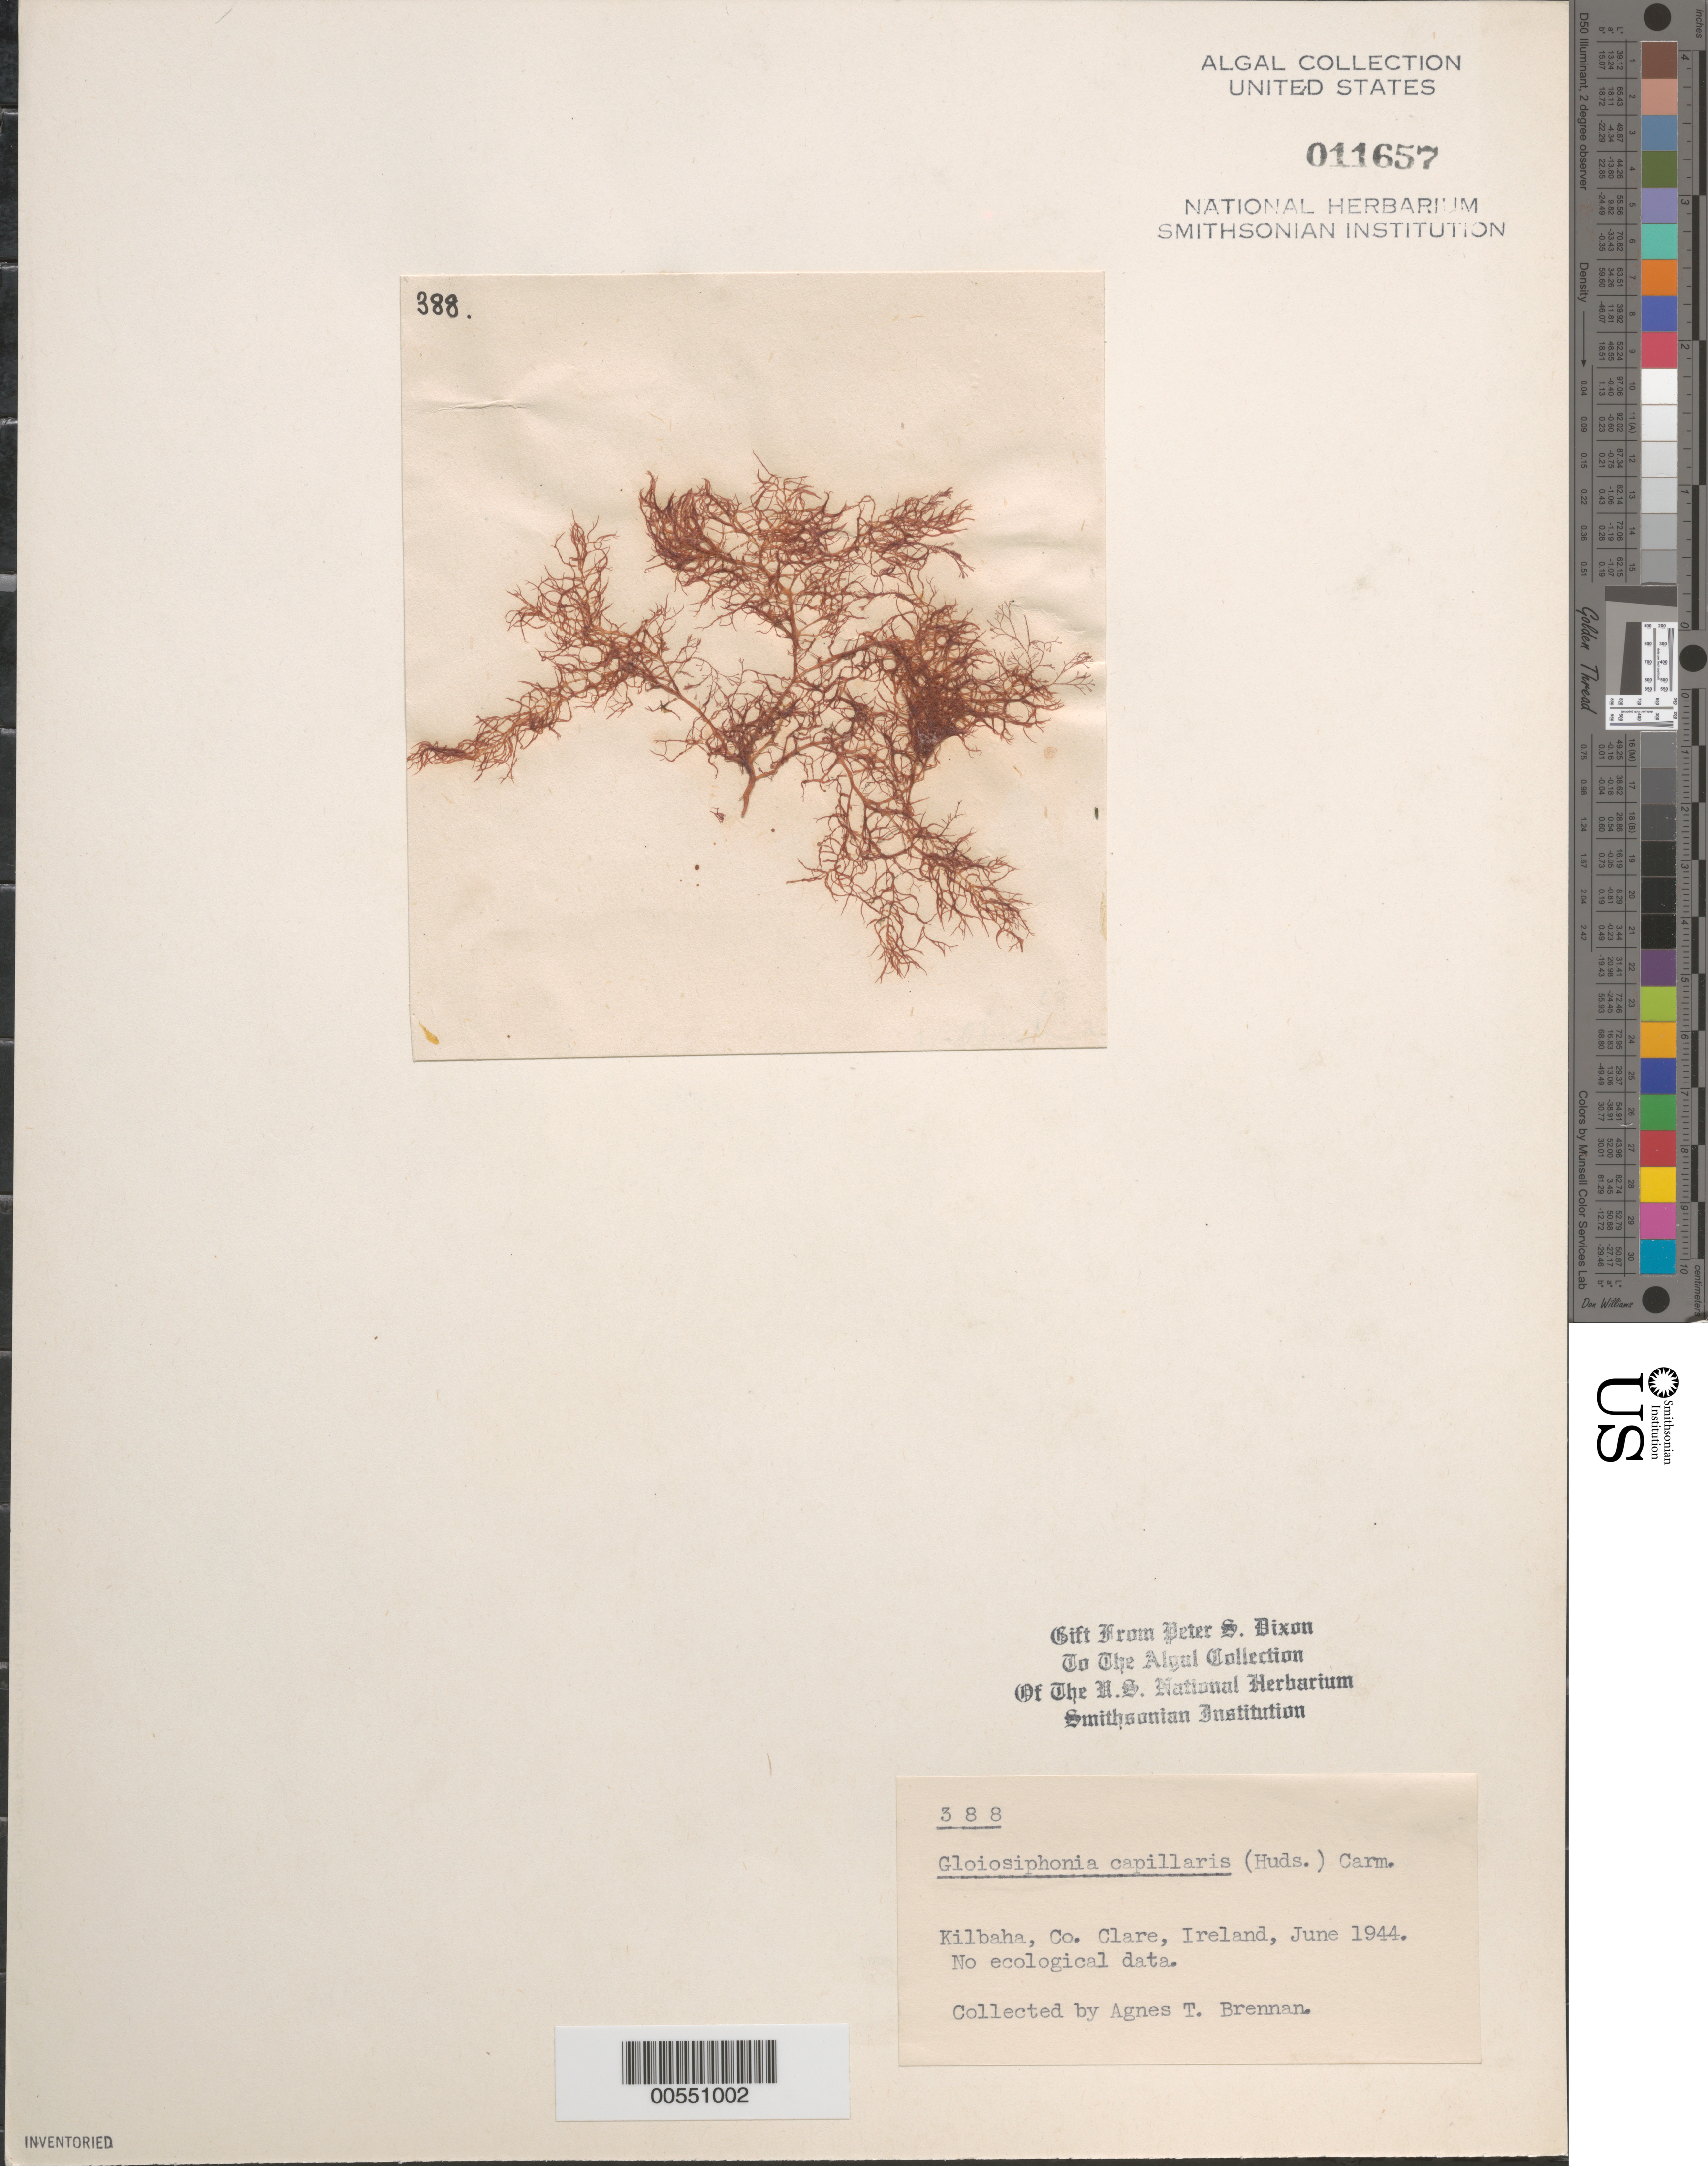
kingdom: Plantae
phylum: Rhodophyta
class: Florideophyceae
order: Gigartinales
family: Gloiosiphoniaceae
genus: Gloiosiphonia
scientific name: Gloiosiphonia capillaris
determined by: Dixon, P. S.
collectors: A. Brennan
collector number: PSD 388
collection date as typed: Jun 1944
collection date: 1944-06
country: Ireland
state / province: Munster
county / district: Clare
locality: Kilbaha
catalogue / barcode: US 11657